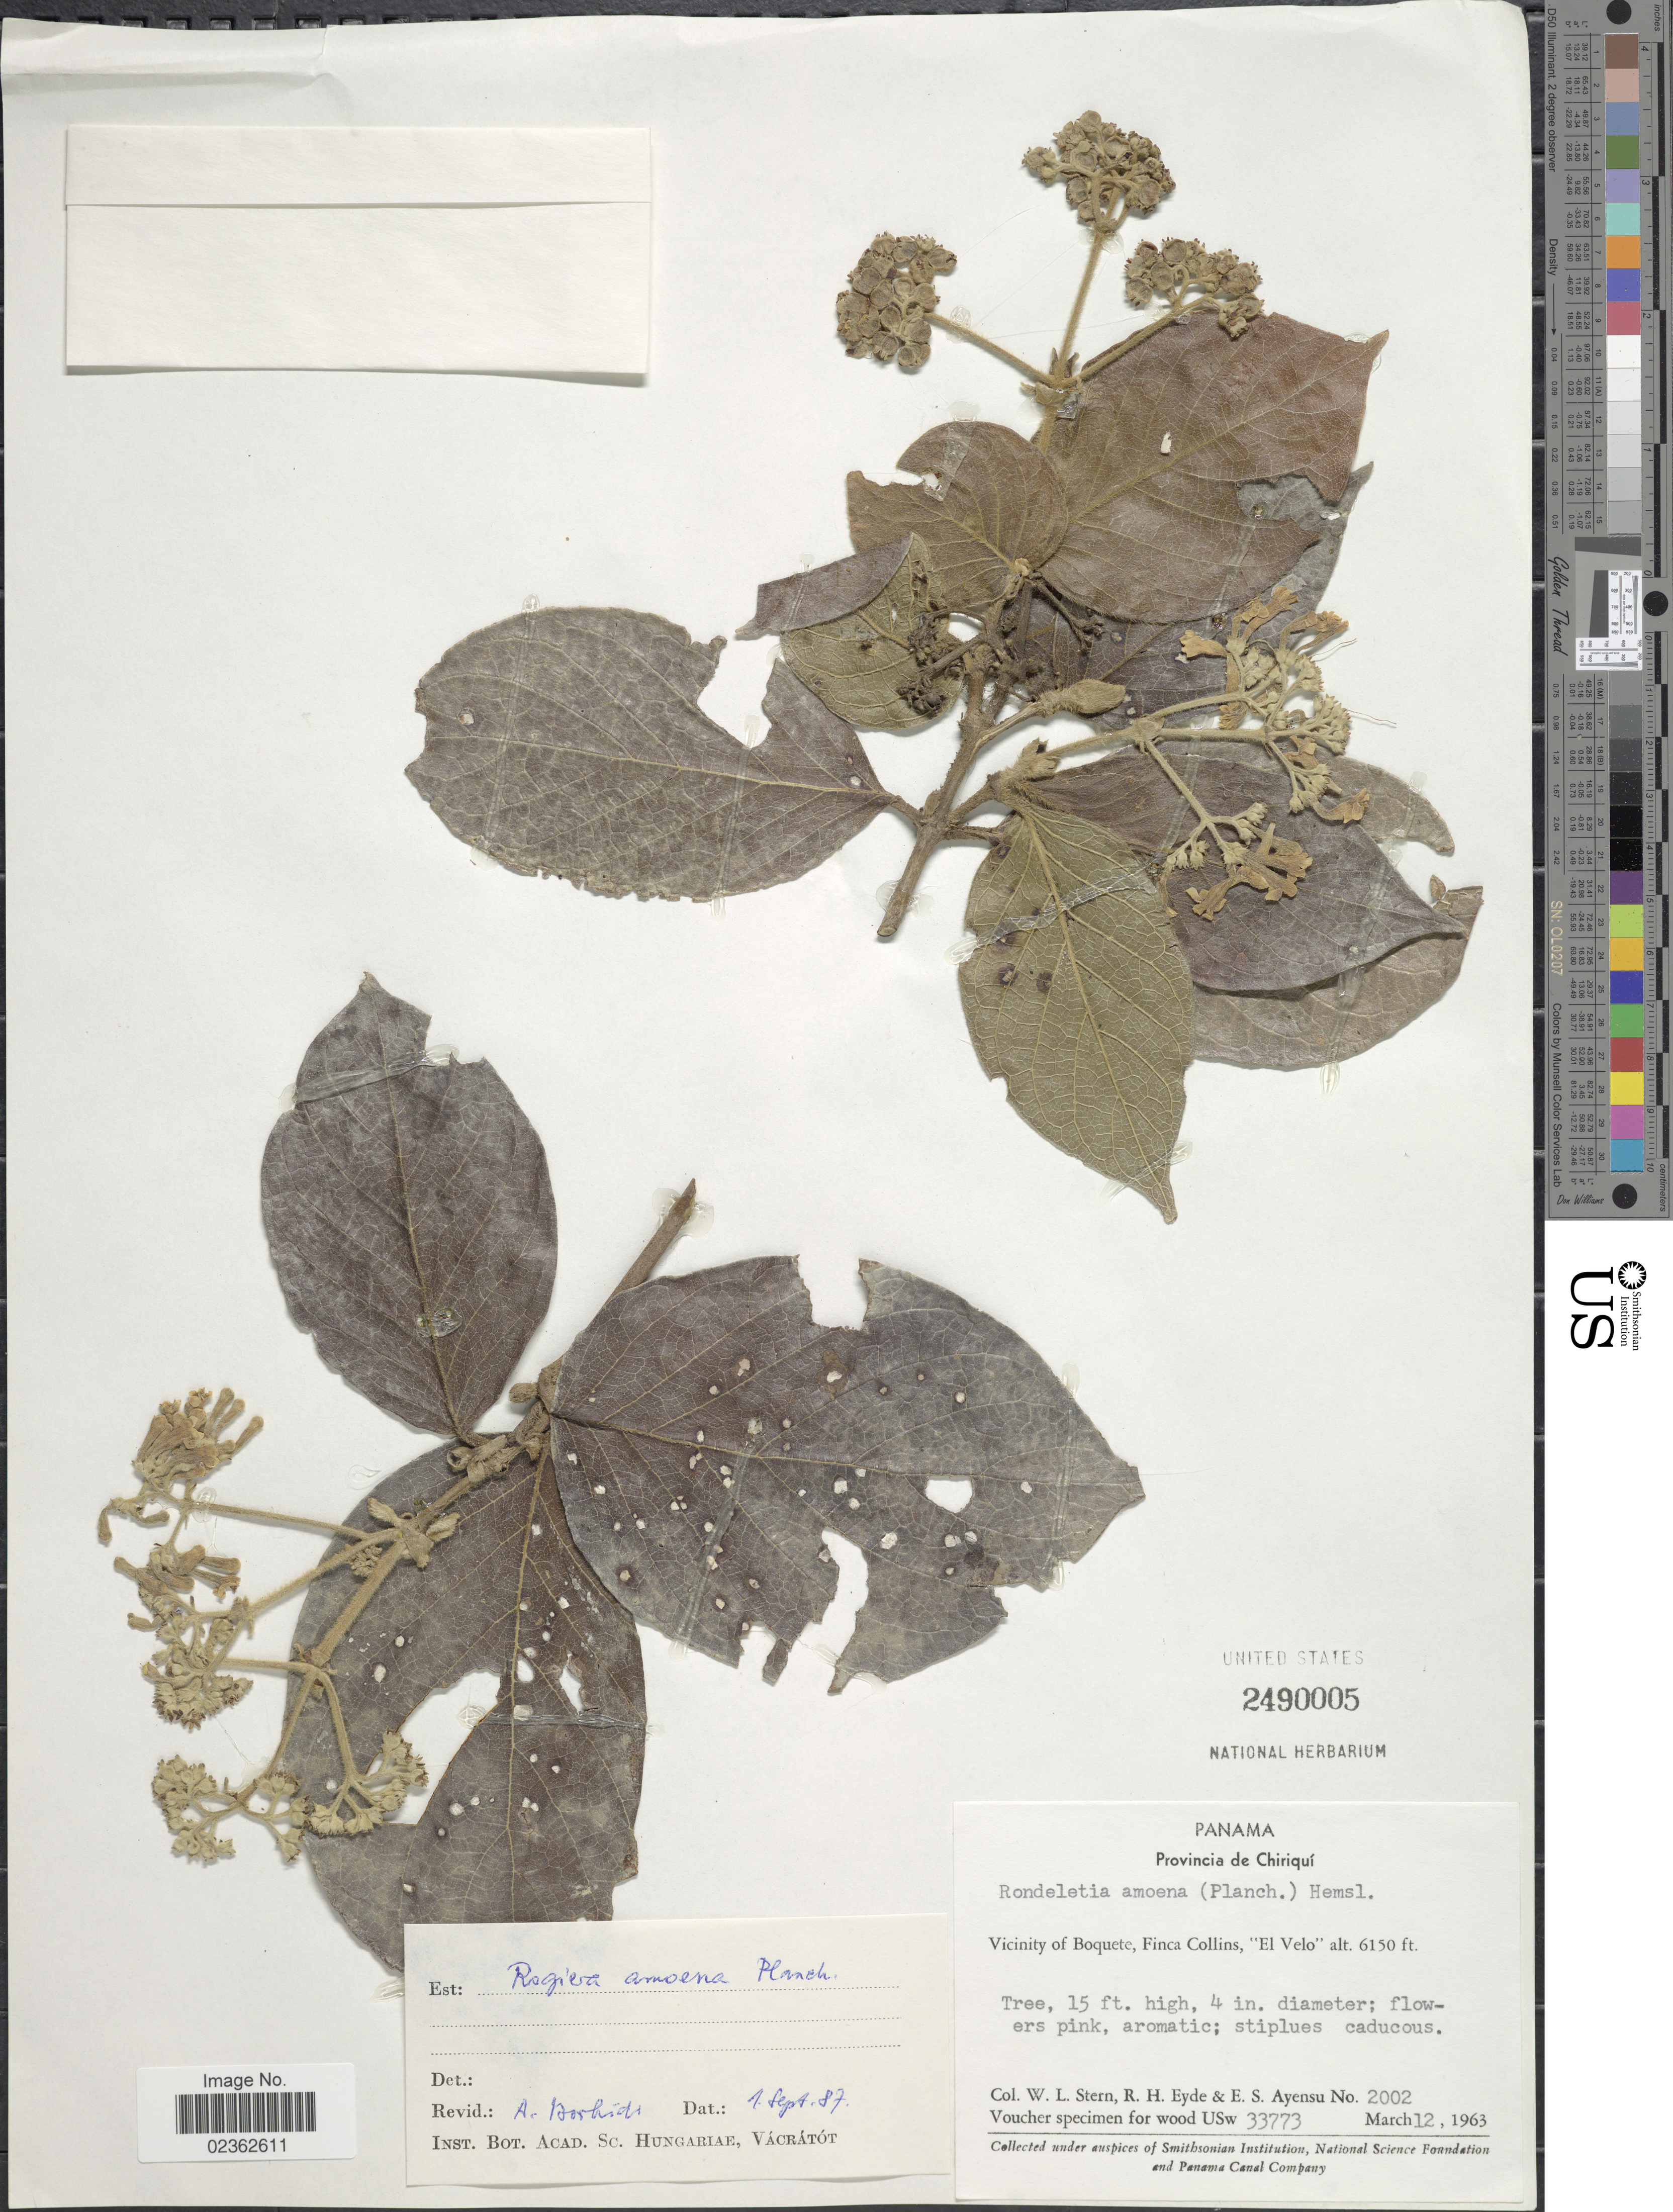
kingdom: Plantae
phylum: Tracheophyta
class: Magnoliopsida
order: Gentianales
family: Rubiaceae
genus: Rogiera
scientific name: Rogiera amoena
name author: Planch.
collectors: W. L. Stern, R. H. Eyde & E. S. Ayensu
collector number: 2002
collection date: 1963-03-12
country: Panama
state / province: Chiriqui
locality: Vicinity of Boquete, Fincal Collins, "El Velo".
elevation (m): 1875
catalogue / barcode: US 2490005